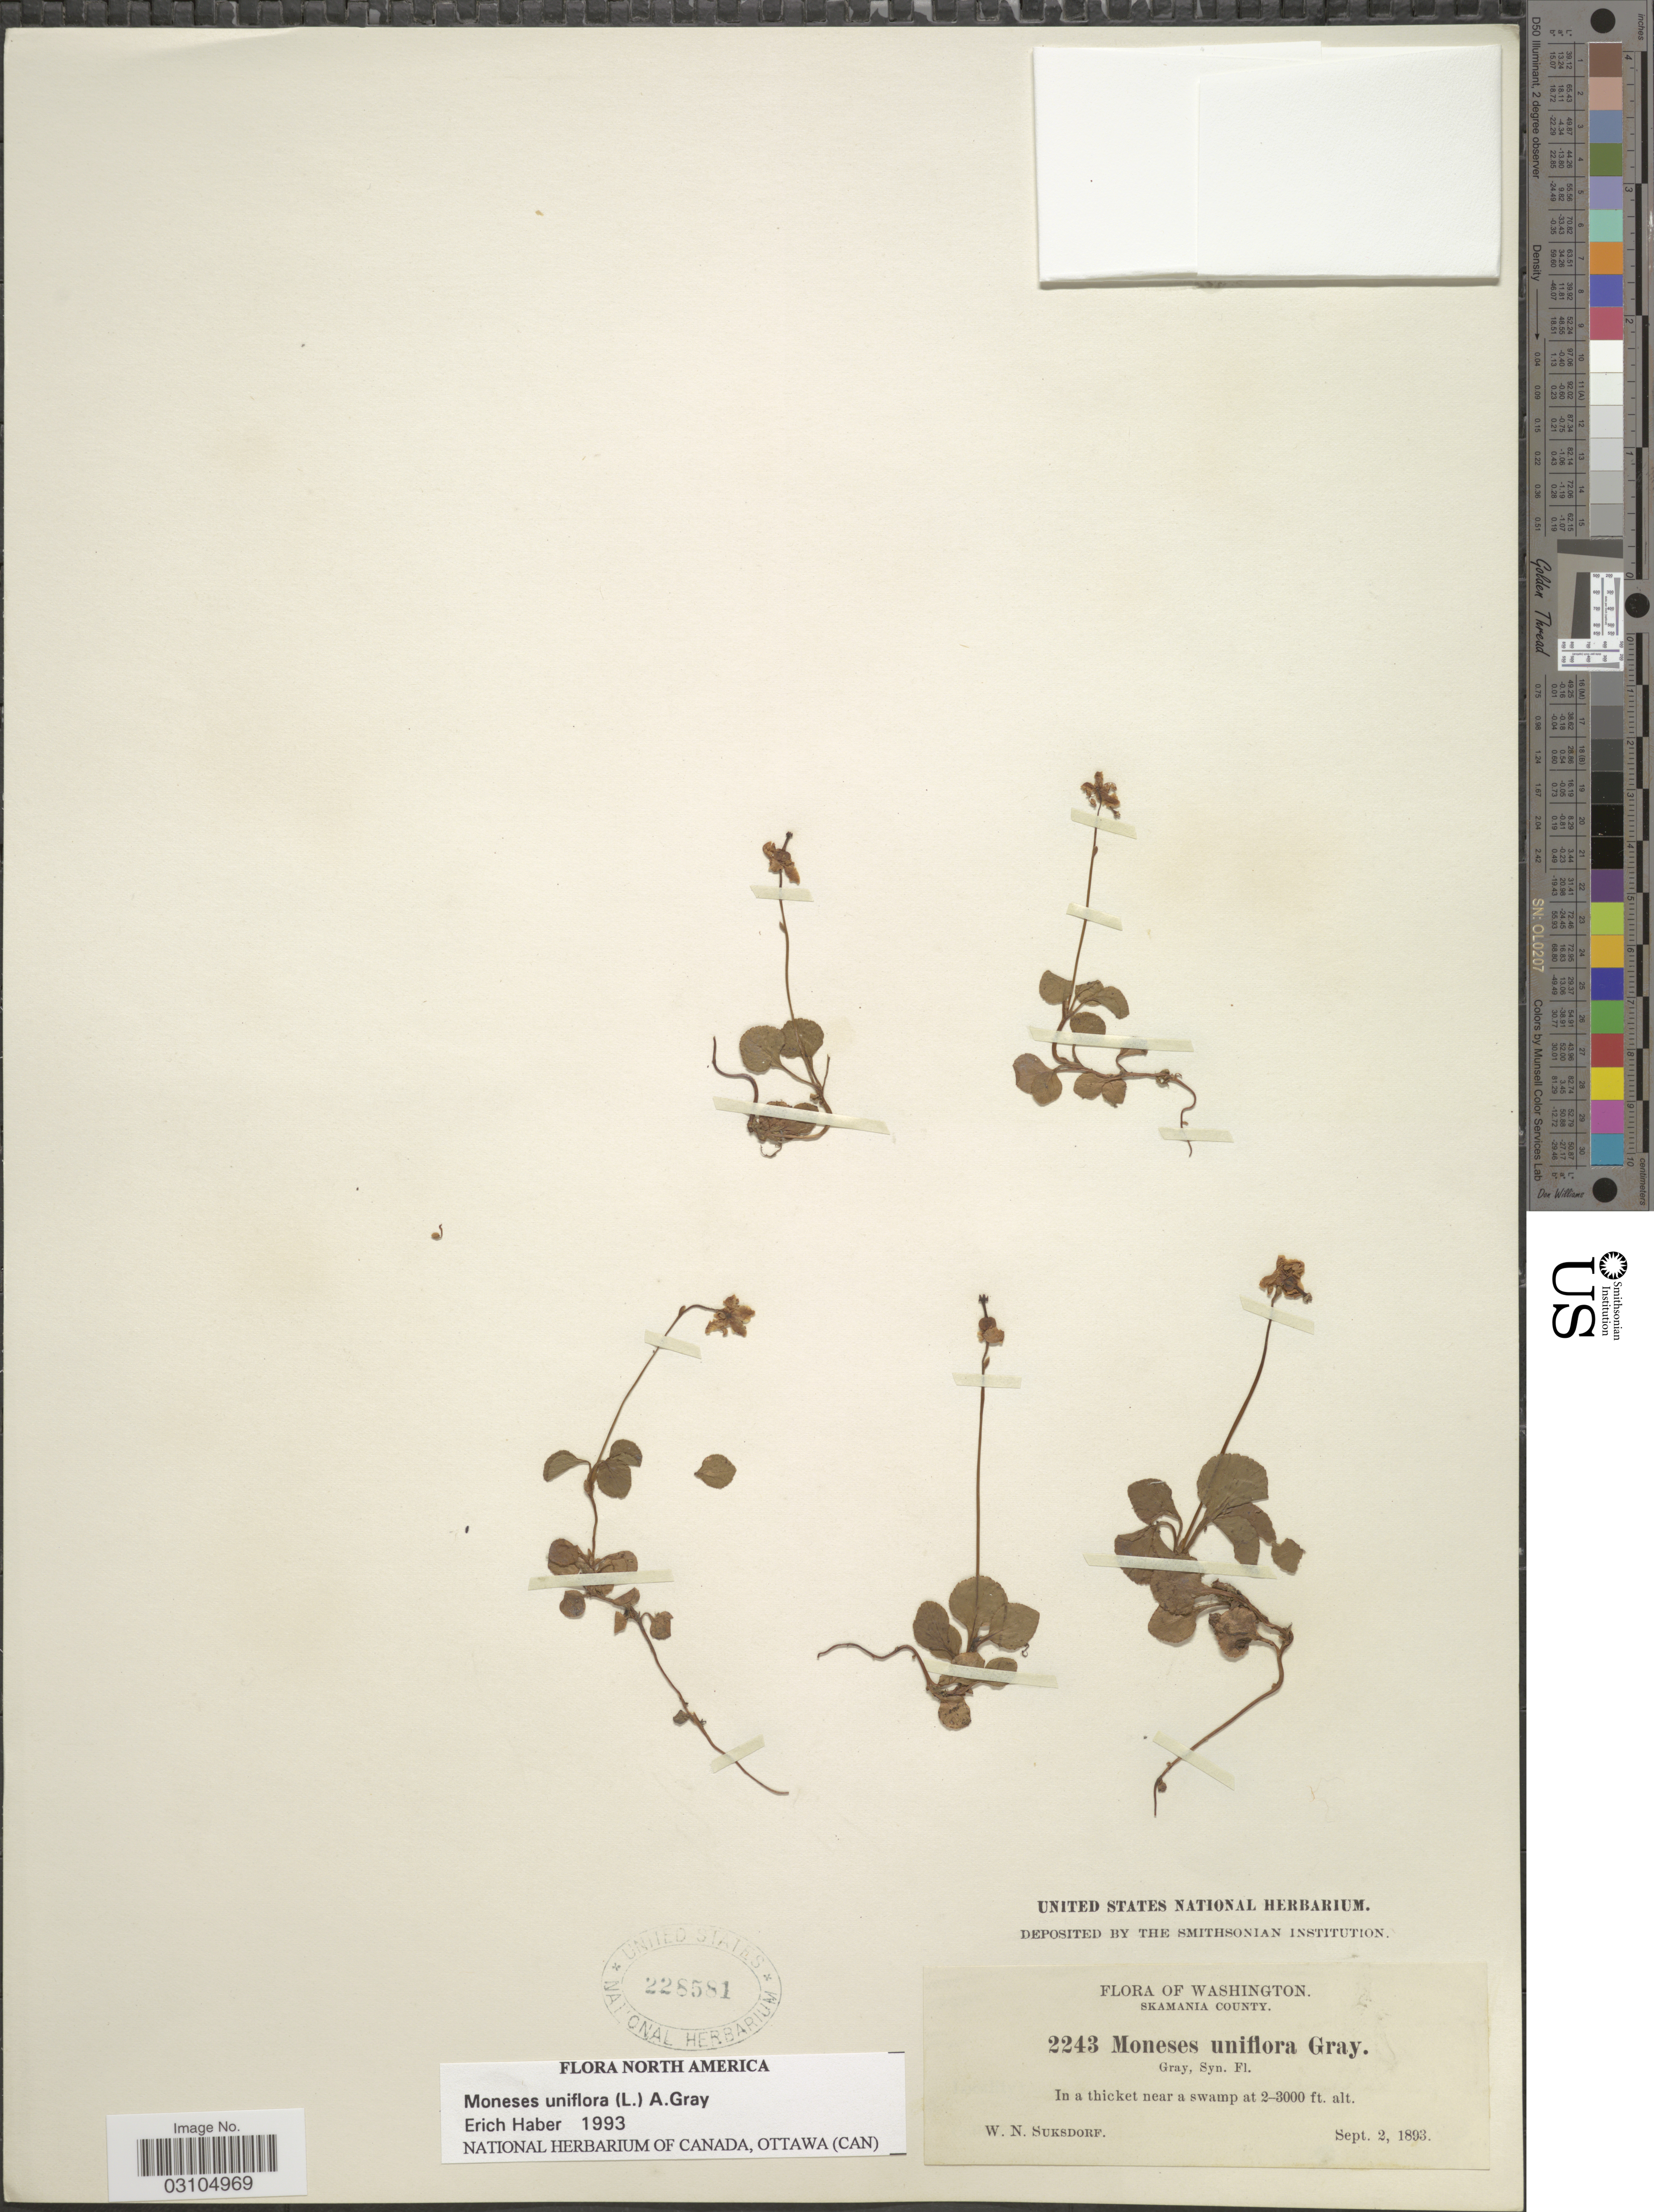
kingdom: Plantae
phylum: Tracheophyta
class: Magnoliopsida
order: Ericales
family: Ericaceae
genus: Moneses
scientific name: Moneses uniflora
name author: (L.) A. Gray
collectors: W. N. Suksdorf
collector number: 2243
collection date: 1893-09-02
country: United States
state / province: Washington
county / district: Skamania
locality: Skamania County, In a thicket near a swamp.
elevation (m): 610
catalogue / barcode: US 228581